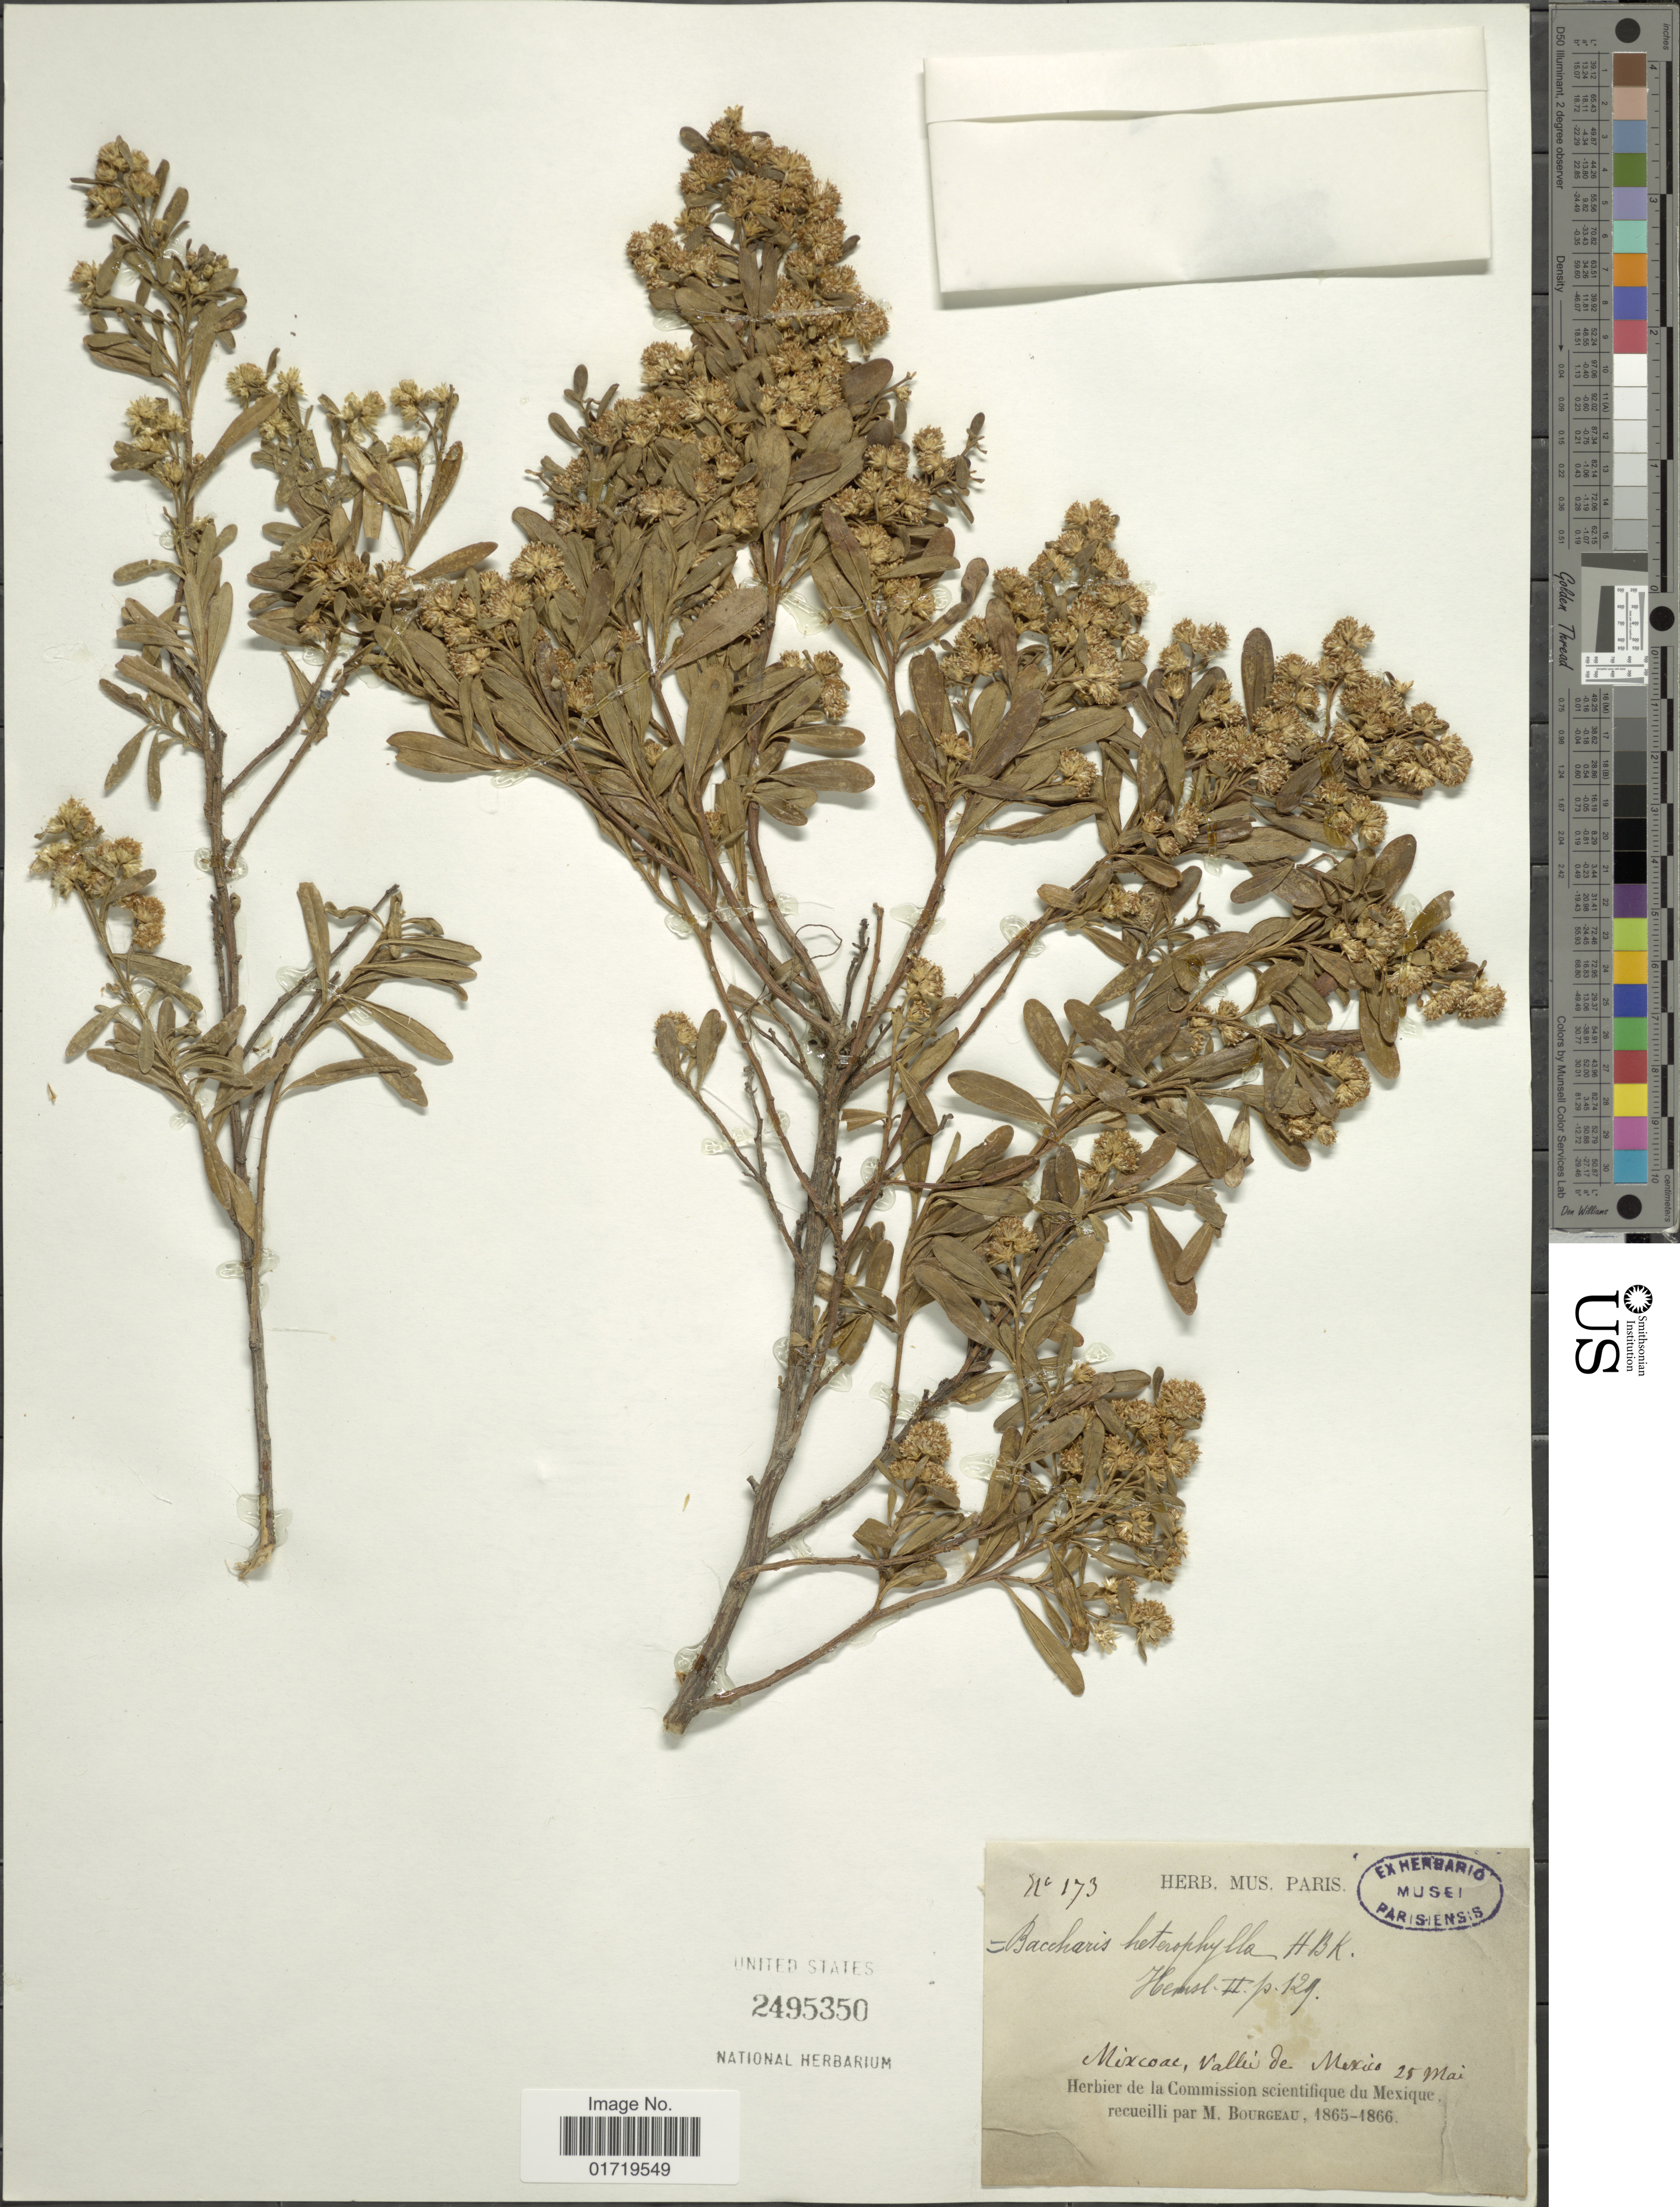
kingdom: Plantae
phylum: Tracheophyta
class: Magnoliopsida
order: Asterales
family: Asteraceae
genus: Baccharis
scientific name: Baccharis heterophylla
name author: Kunth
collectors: M. Bourgeau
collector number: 173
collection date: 1865-05-25/1866-05-25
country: Mexico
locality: Vallee de Mexico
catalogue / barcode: US 2495350